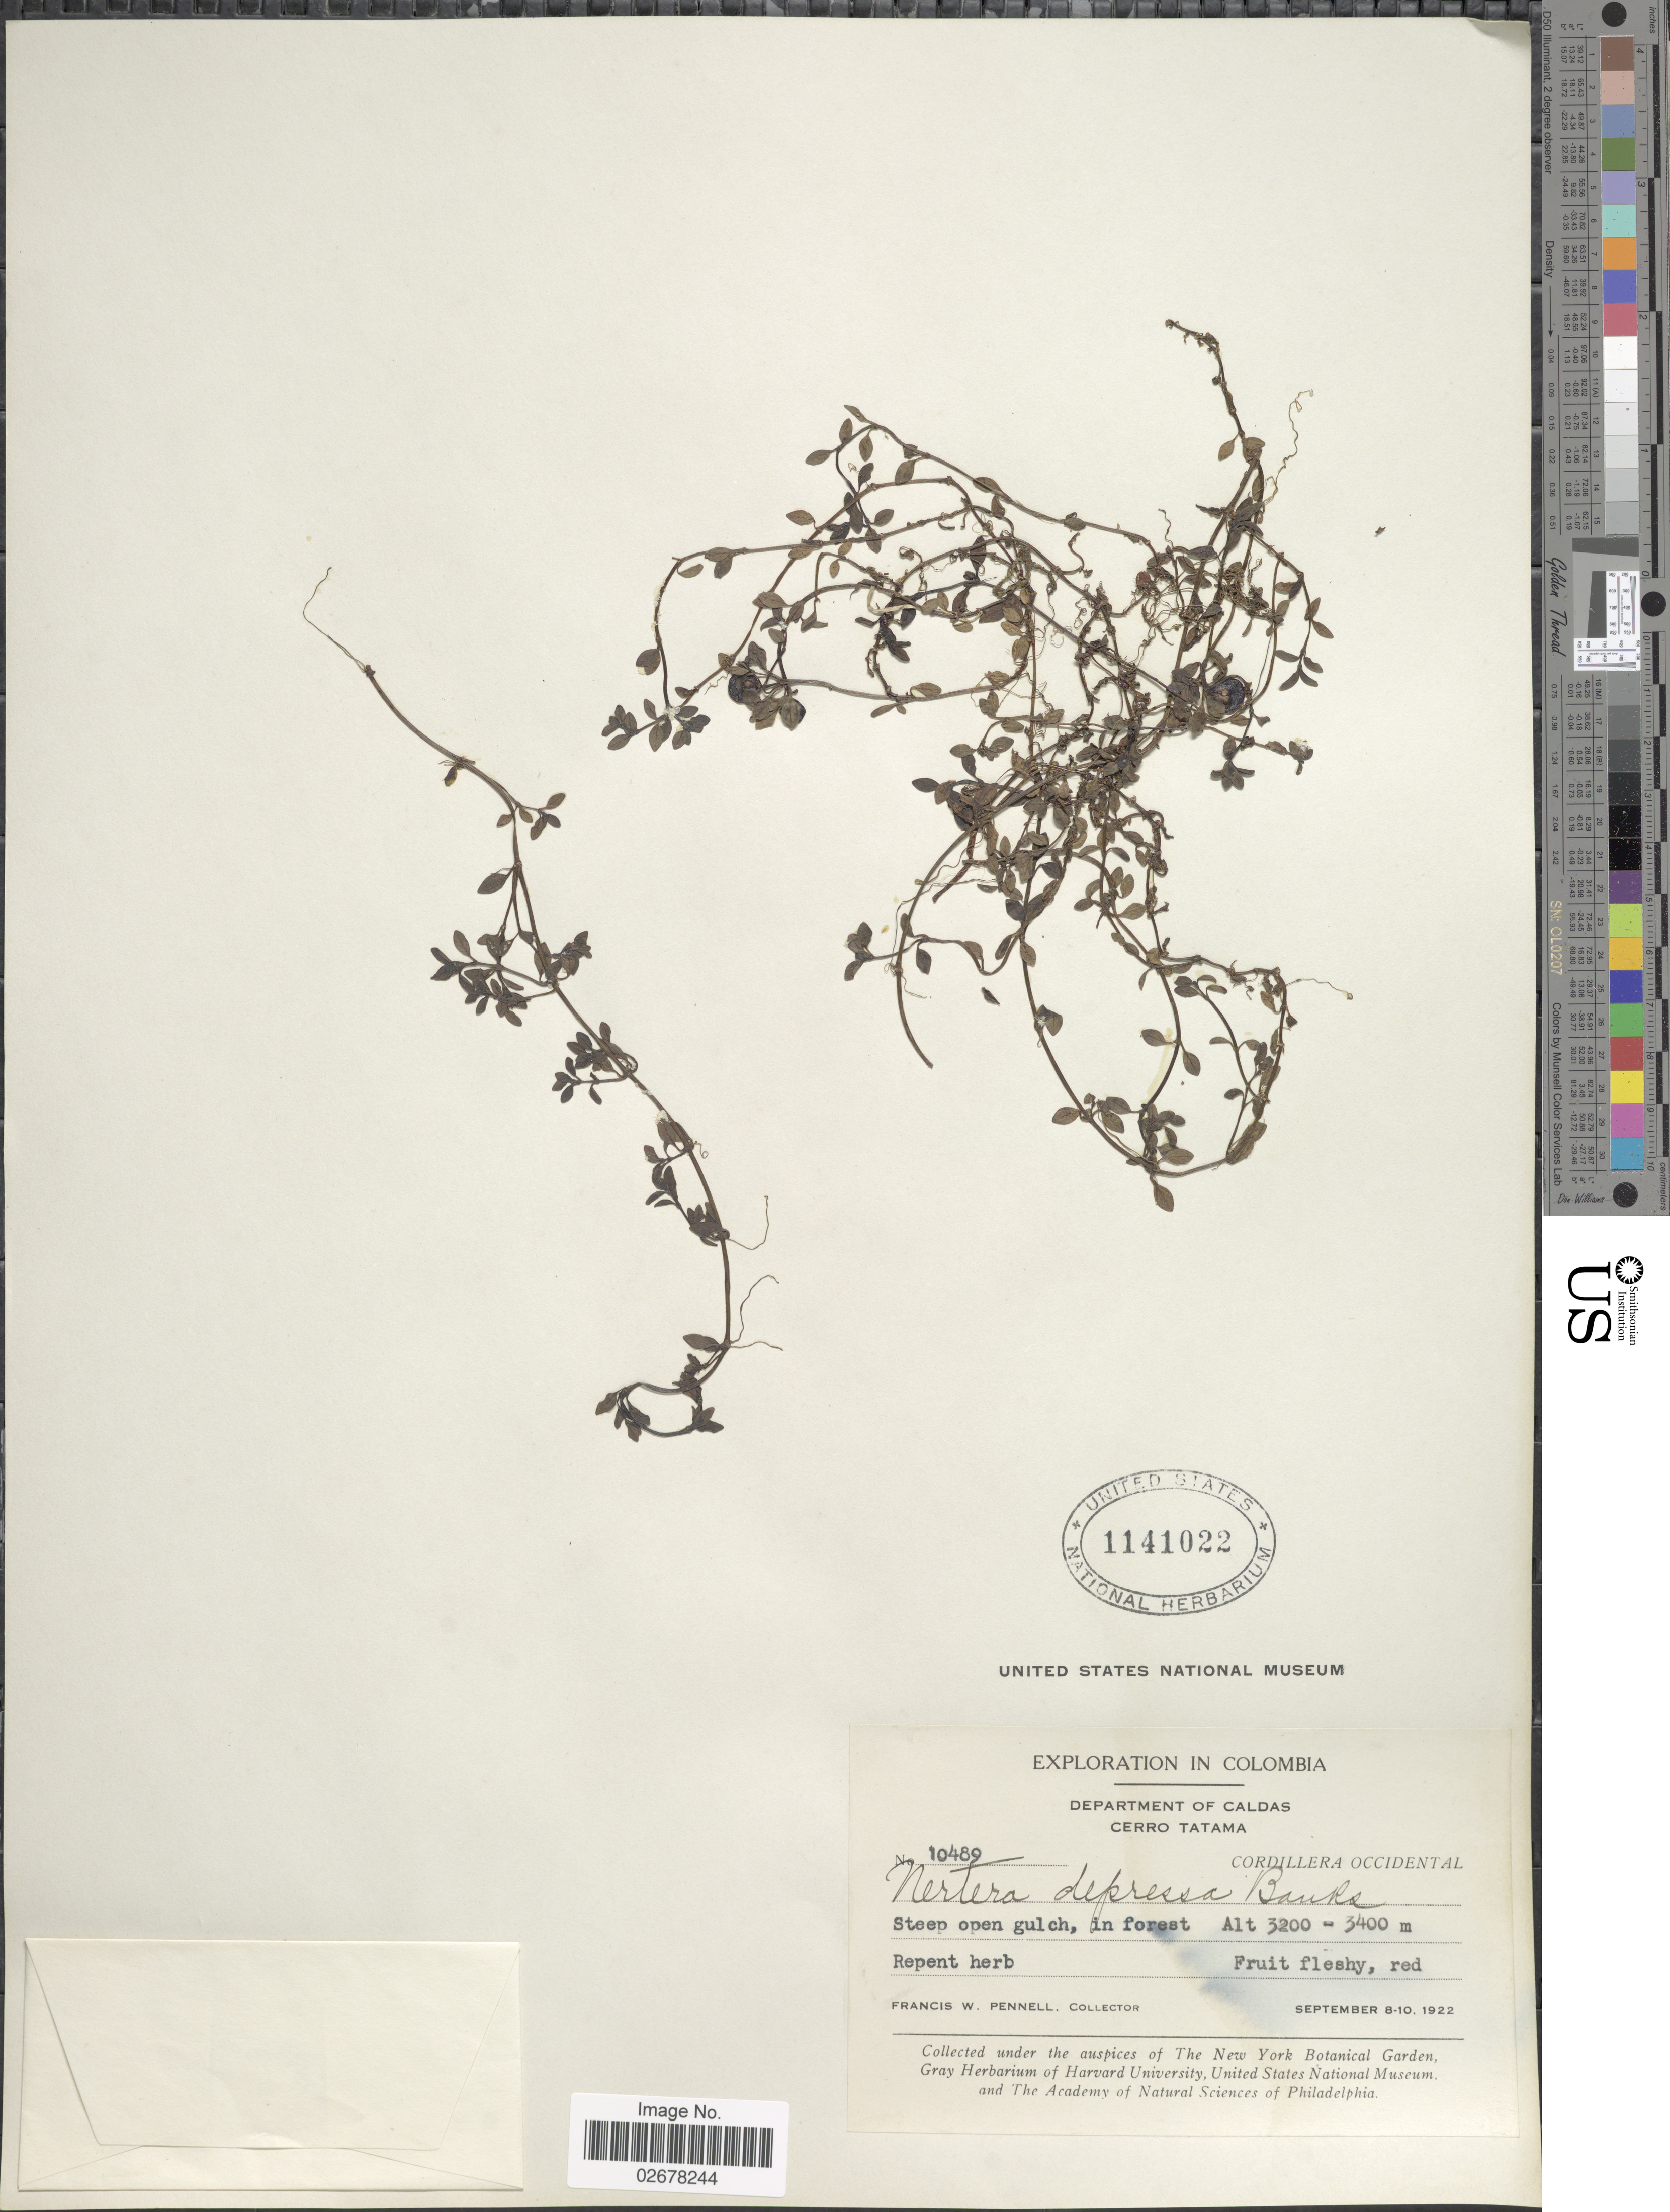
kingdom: Plantae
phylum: Tracheophyta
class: Magnoliopsida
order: Gentianales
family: Rubiaceae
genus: Nertera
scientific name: Nertera depressa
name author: Banks & Sol. ex Gaertn.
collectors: F. W. Pennell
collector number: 10489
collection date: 1922-09-08/1922-09-10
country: Colombia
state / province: Caldas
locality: Cerro Tatama, Cordillera Occidental, stee open gulch.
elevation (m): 3200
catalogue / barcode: US 1141022